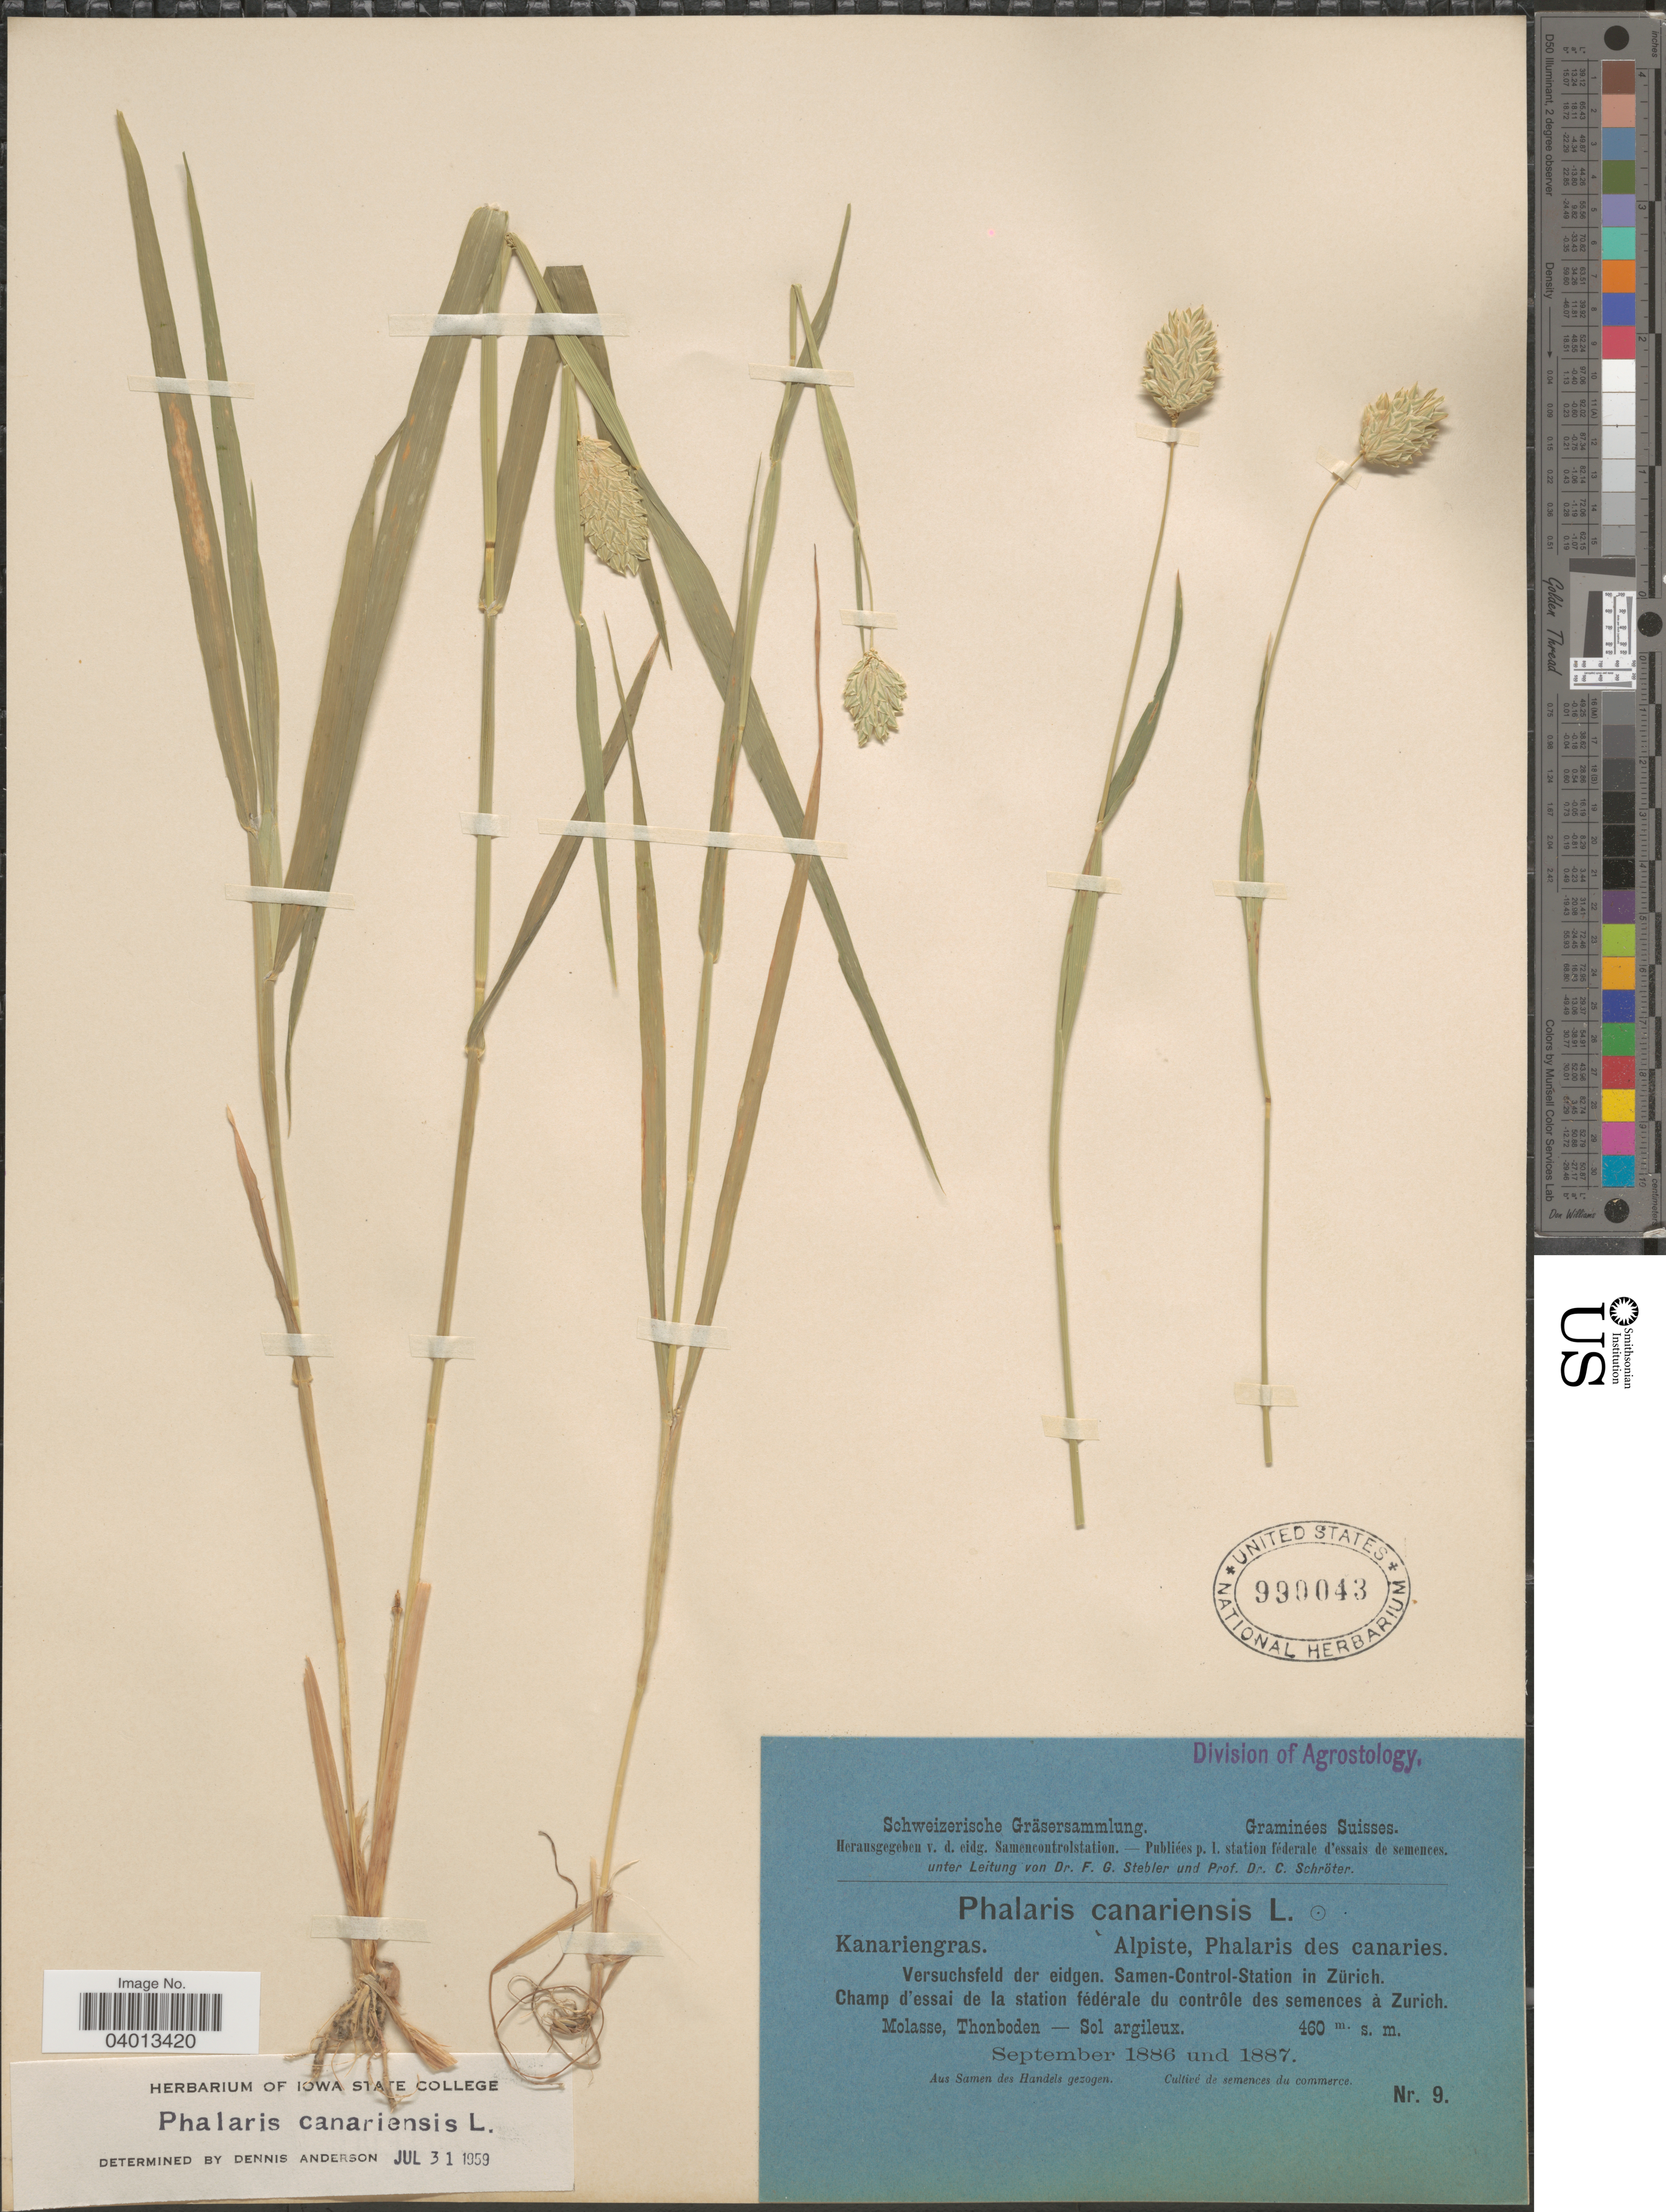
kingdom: Plantae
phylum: Tracheophyta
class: Liliopsida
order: Poales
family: Poaceae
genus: Phalaris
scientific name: Phalaris canariensis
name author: L.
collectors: Stebler, F.G. & Schröter, C.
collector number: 9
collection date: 1886-09/1887-09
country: Switzerland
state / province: Zurich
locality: Suisses. Versuchsfeld de eidgen. Samen-Control-Station in Zürich. Chmap d'essai de la station fédérale du contrôle des semences à Zurich. Molasse, Thonboden - Sol argileux.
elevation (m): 460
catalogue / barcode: US 990043